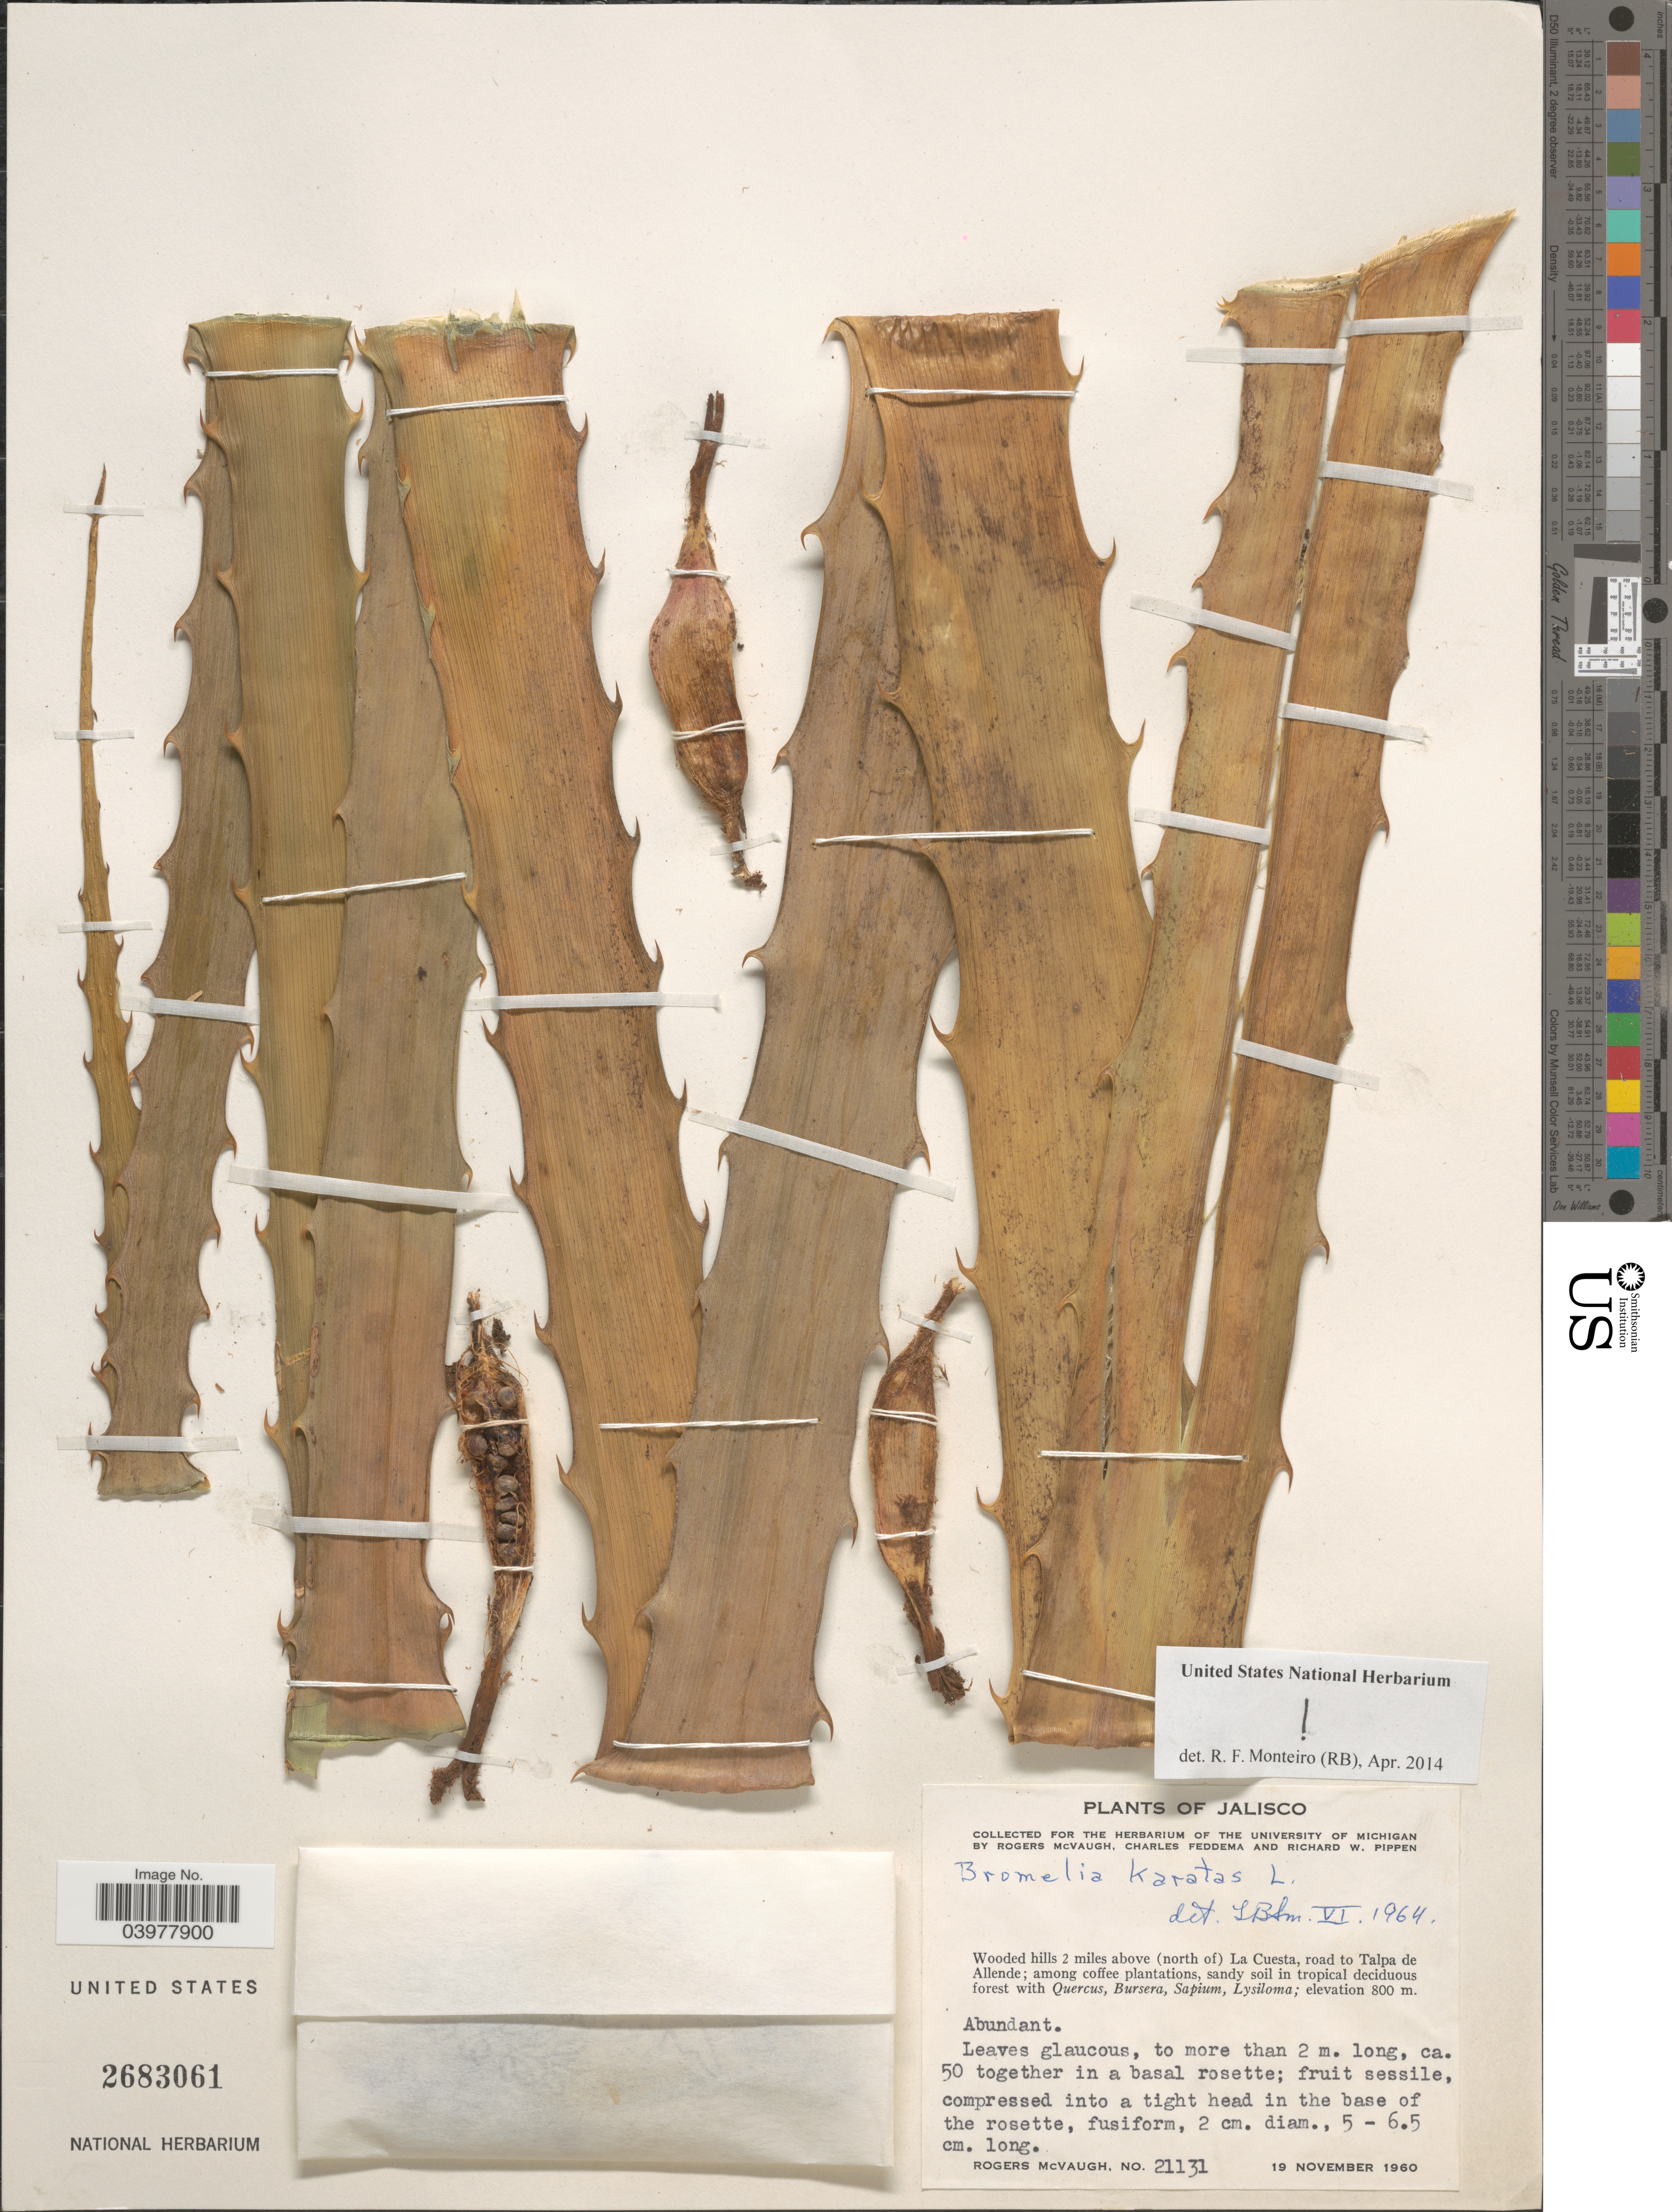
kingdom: Plantae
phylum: Tracheophyta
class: Liliopsida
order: Poales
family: Bromeliaceae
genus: Bromelia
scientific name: Bromelia karatas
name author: L.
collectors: R. McVaugh, C. Feddema & R. W. Pippen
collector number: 21131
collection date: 1960-11-19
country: Mexico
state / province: Jalisco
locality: Wooded hills 2 miles above (north of) La Cuesta, road to Talpa de Allende.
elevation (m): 800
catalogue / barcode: US 2683061